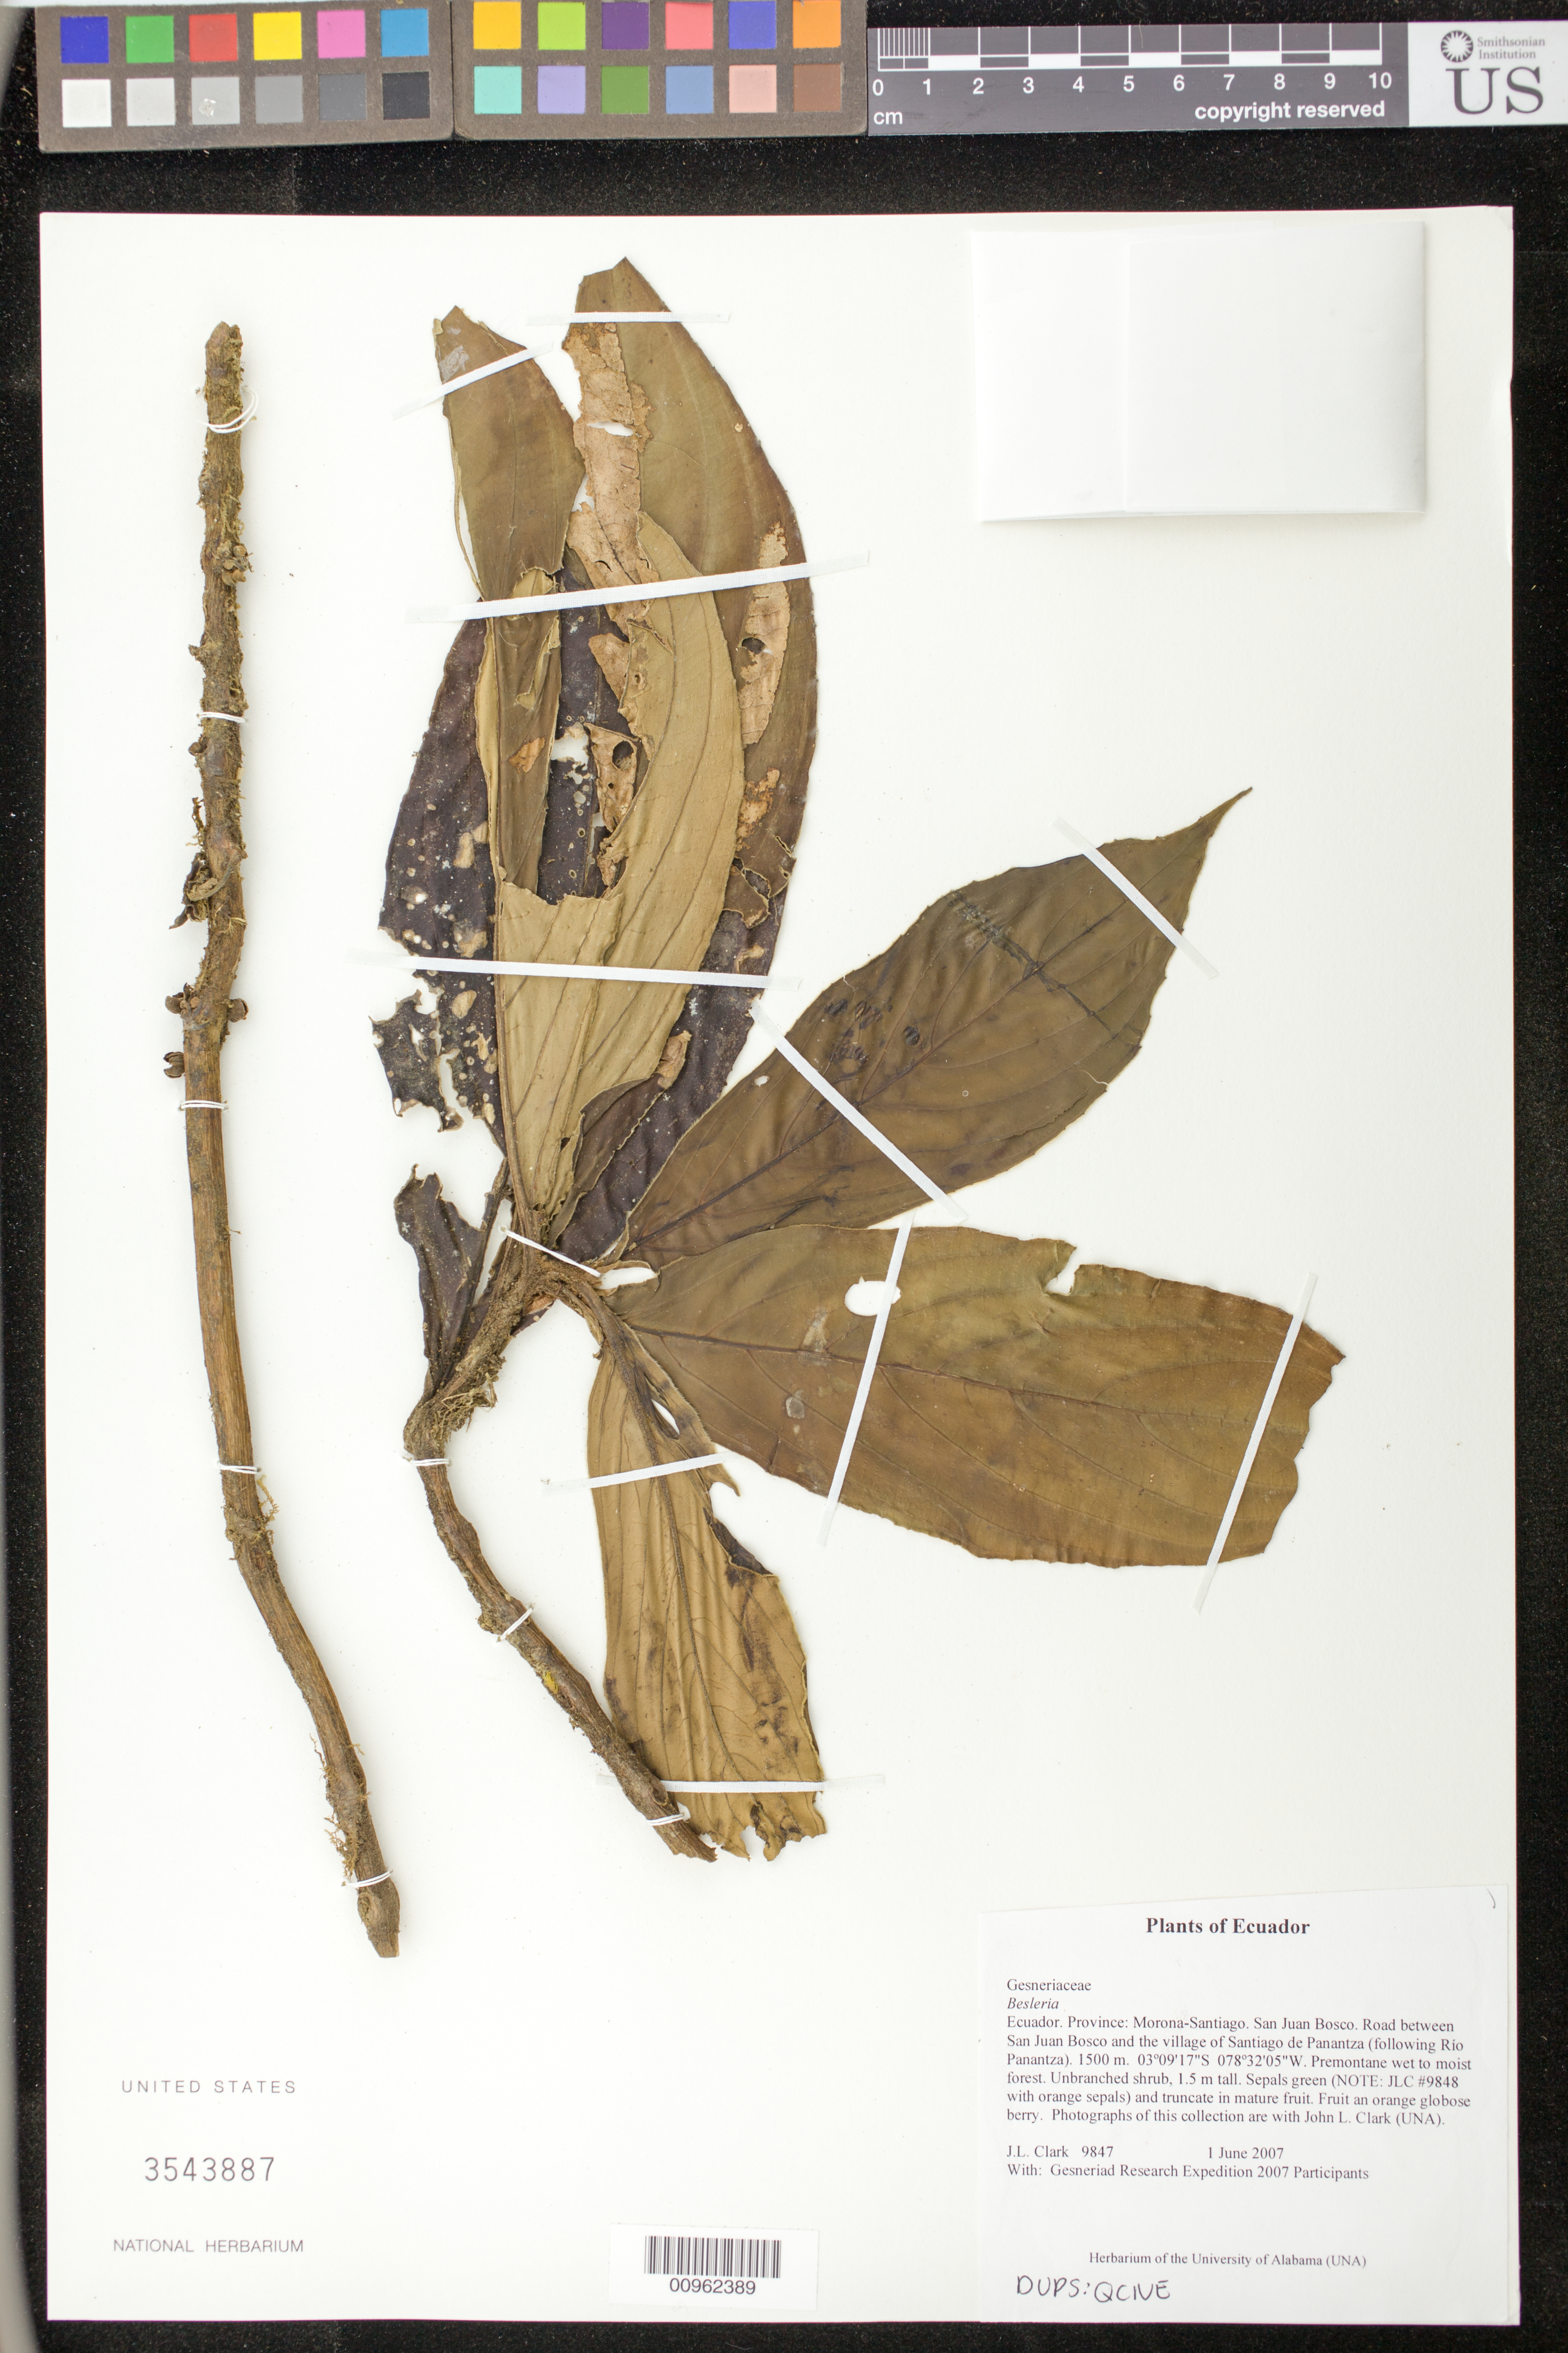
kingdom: Plantae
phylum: Tracheophyta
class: Magnoliopsida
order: Lamiales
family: Gesneriaceae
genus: Besleria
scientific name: Besleria sp.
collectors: J. L. Clark & Gesneriad Research Expedition 2007 Participants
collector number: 9847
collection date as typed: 01 Jun 2007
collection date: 2007-06-01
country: Ecuador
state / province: Morona-Santiago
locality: San Juan Bosco. Road between San Juan Bosco and the village of Santiago de Panantza (following Río Panantza)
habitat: Premontane wet to moist forest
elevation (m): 1500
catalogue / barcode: US 3543887